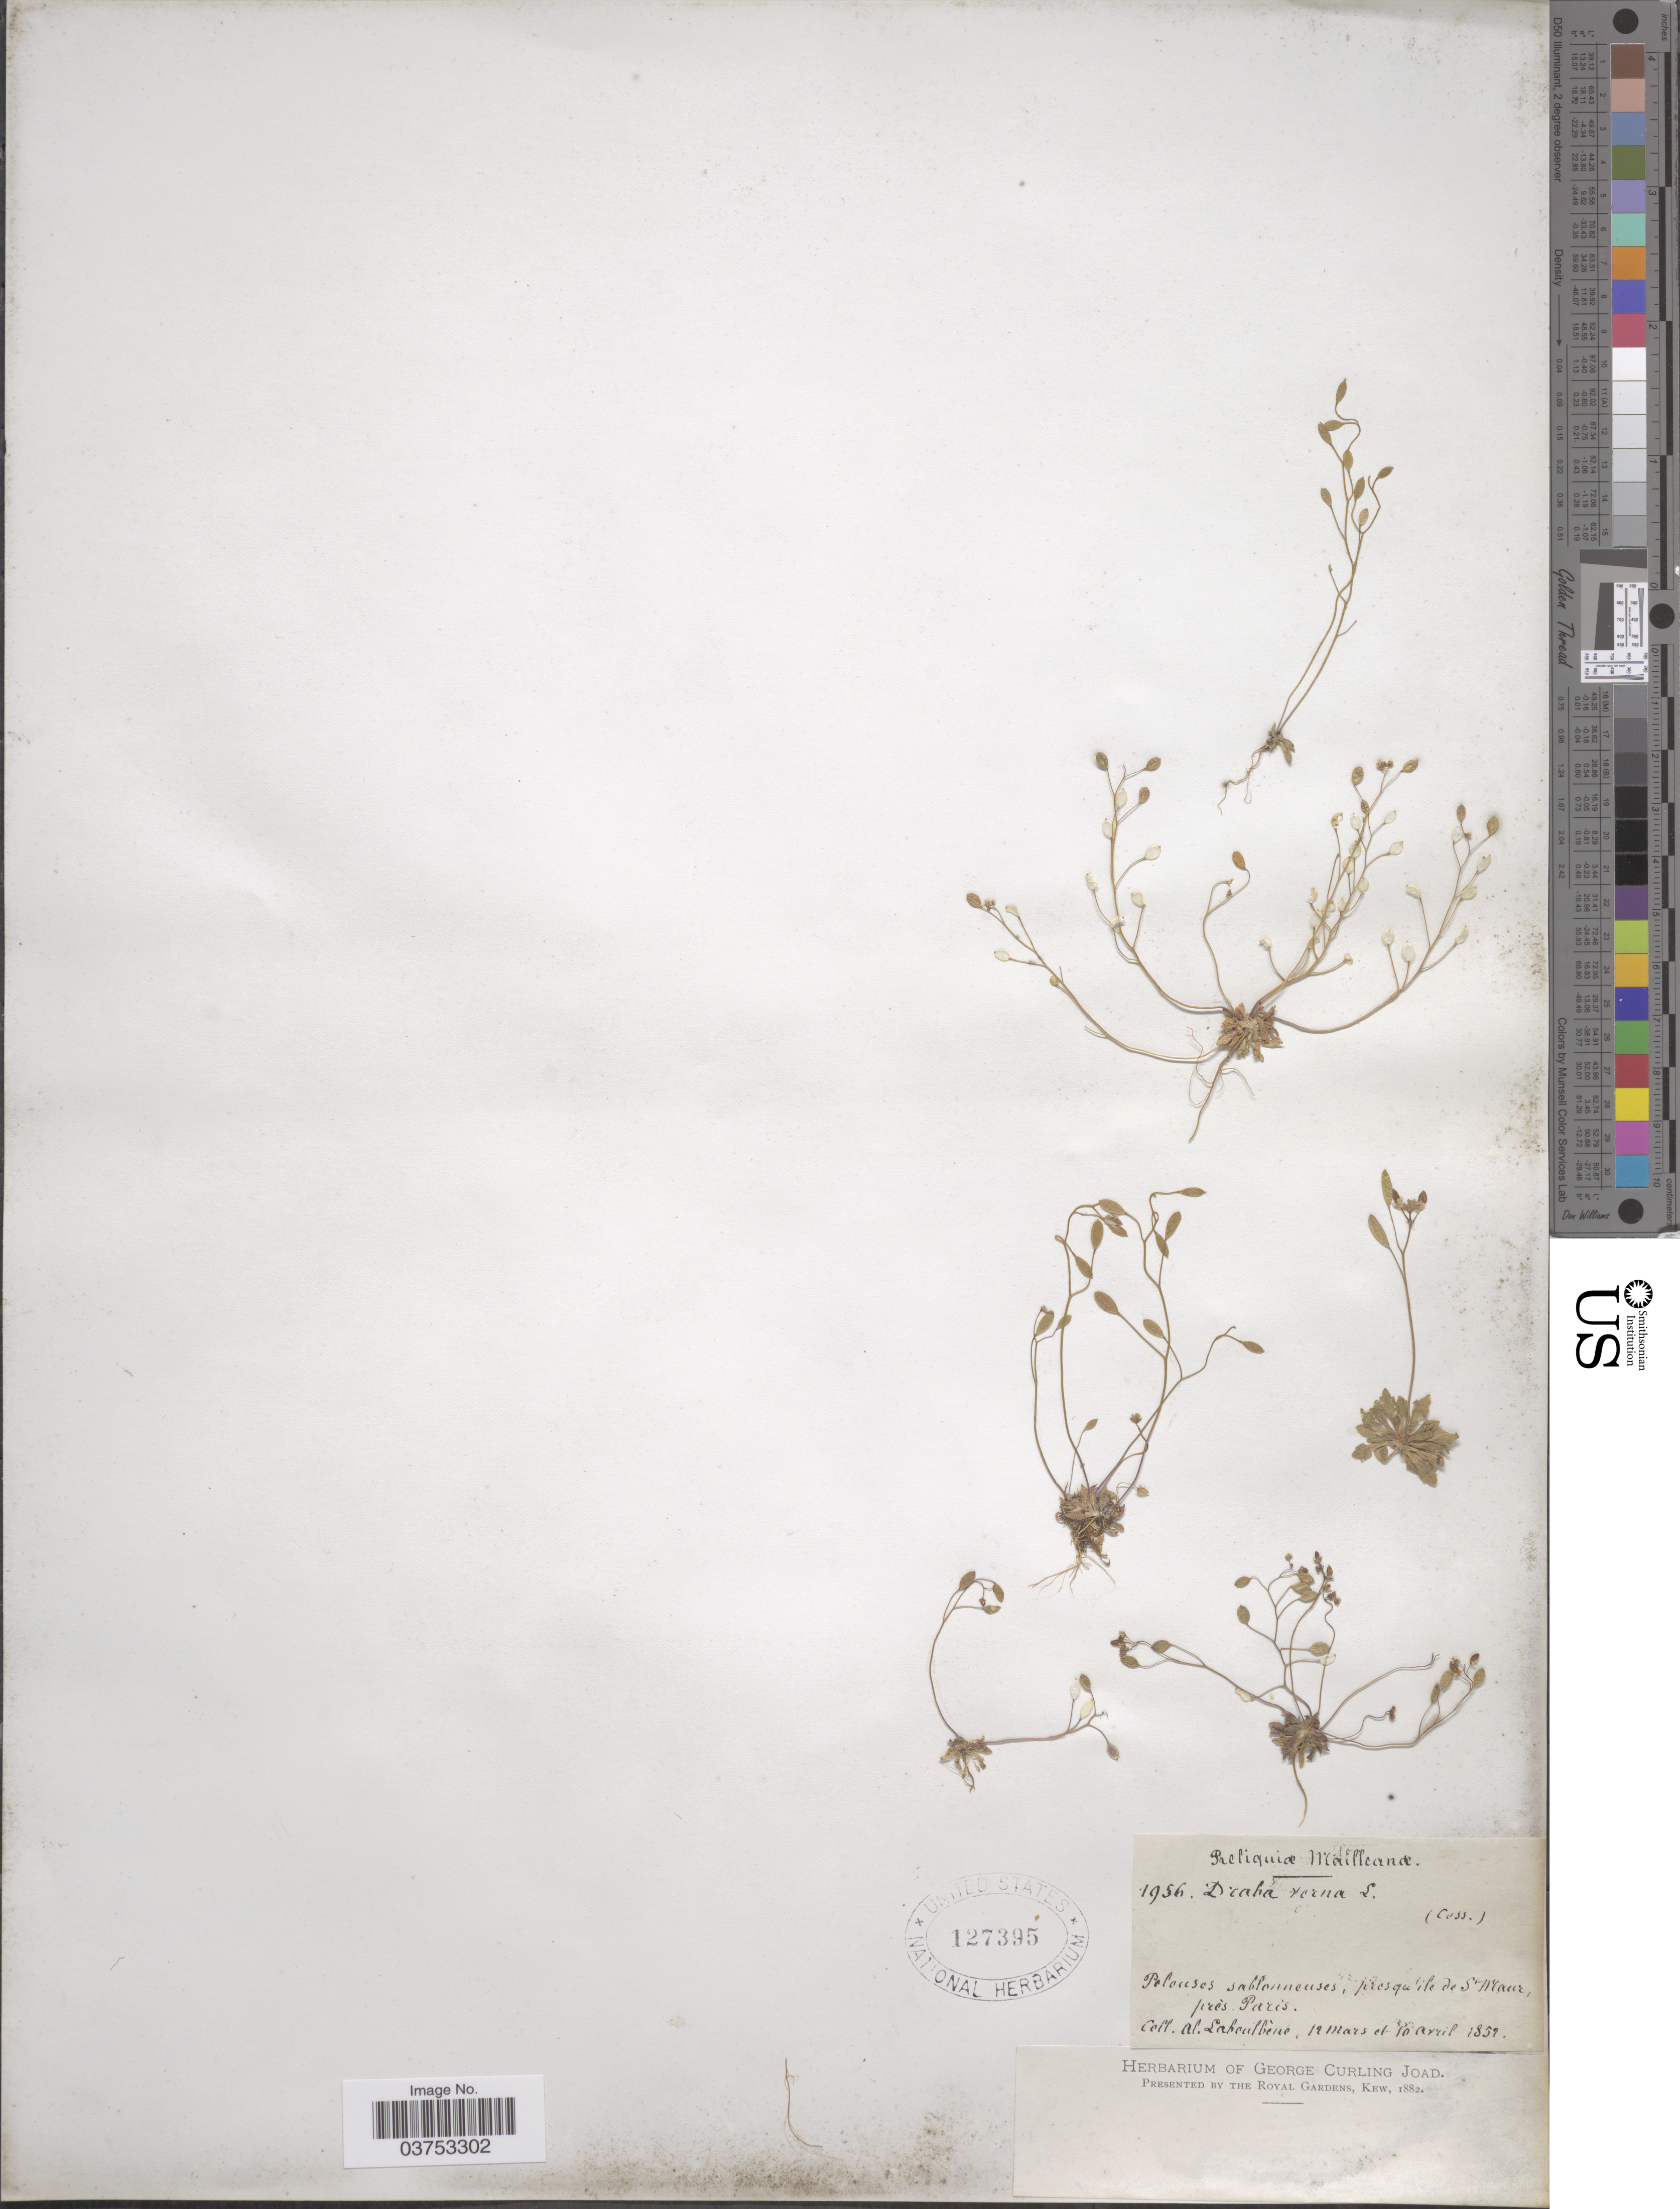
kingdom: Plantae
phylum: Tracheophyta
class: Magnoliopsida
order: Brassicales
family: Brassicaceae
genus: Draba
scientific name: Draba verna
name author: L.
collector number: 1956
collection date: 1852-03-12/1852-04-10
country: France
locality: Pelouses sablonneuses, presqu ile de St Maur pres Paris.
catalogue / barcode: US 127395